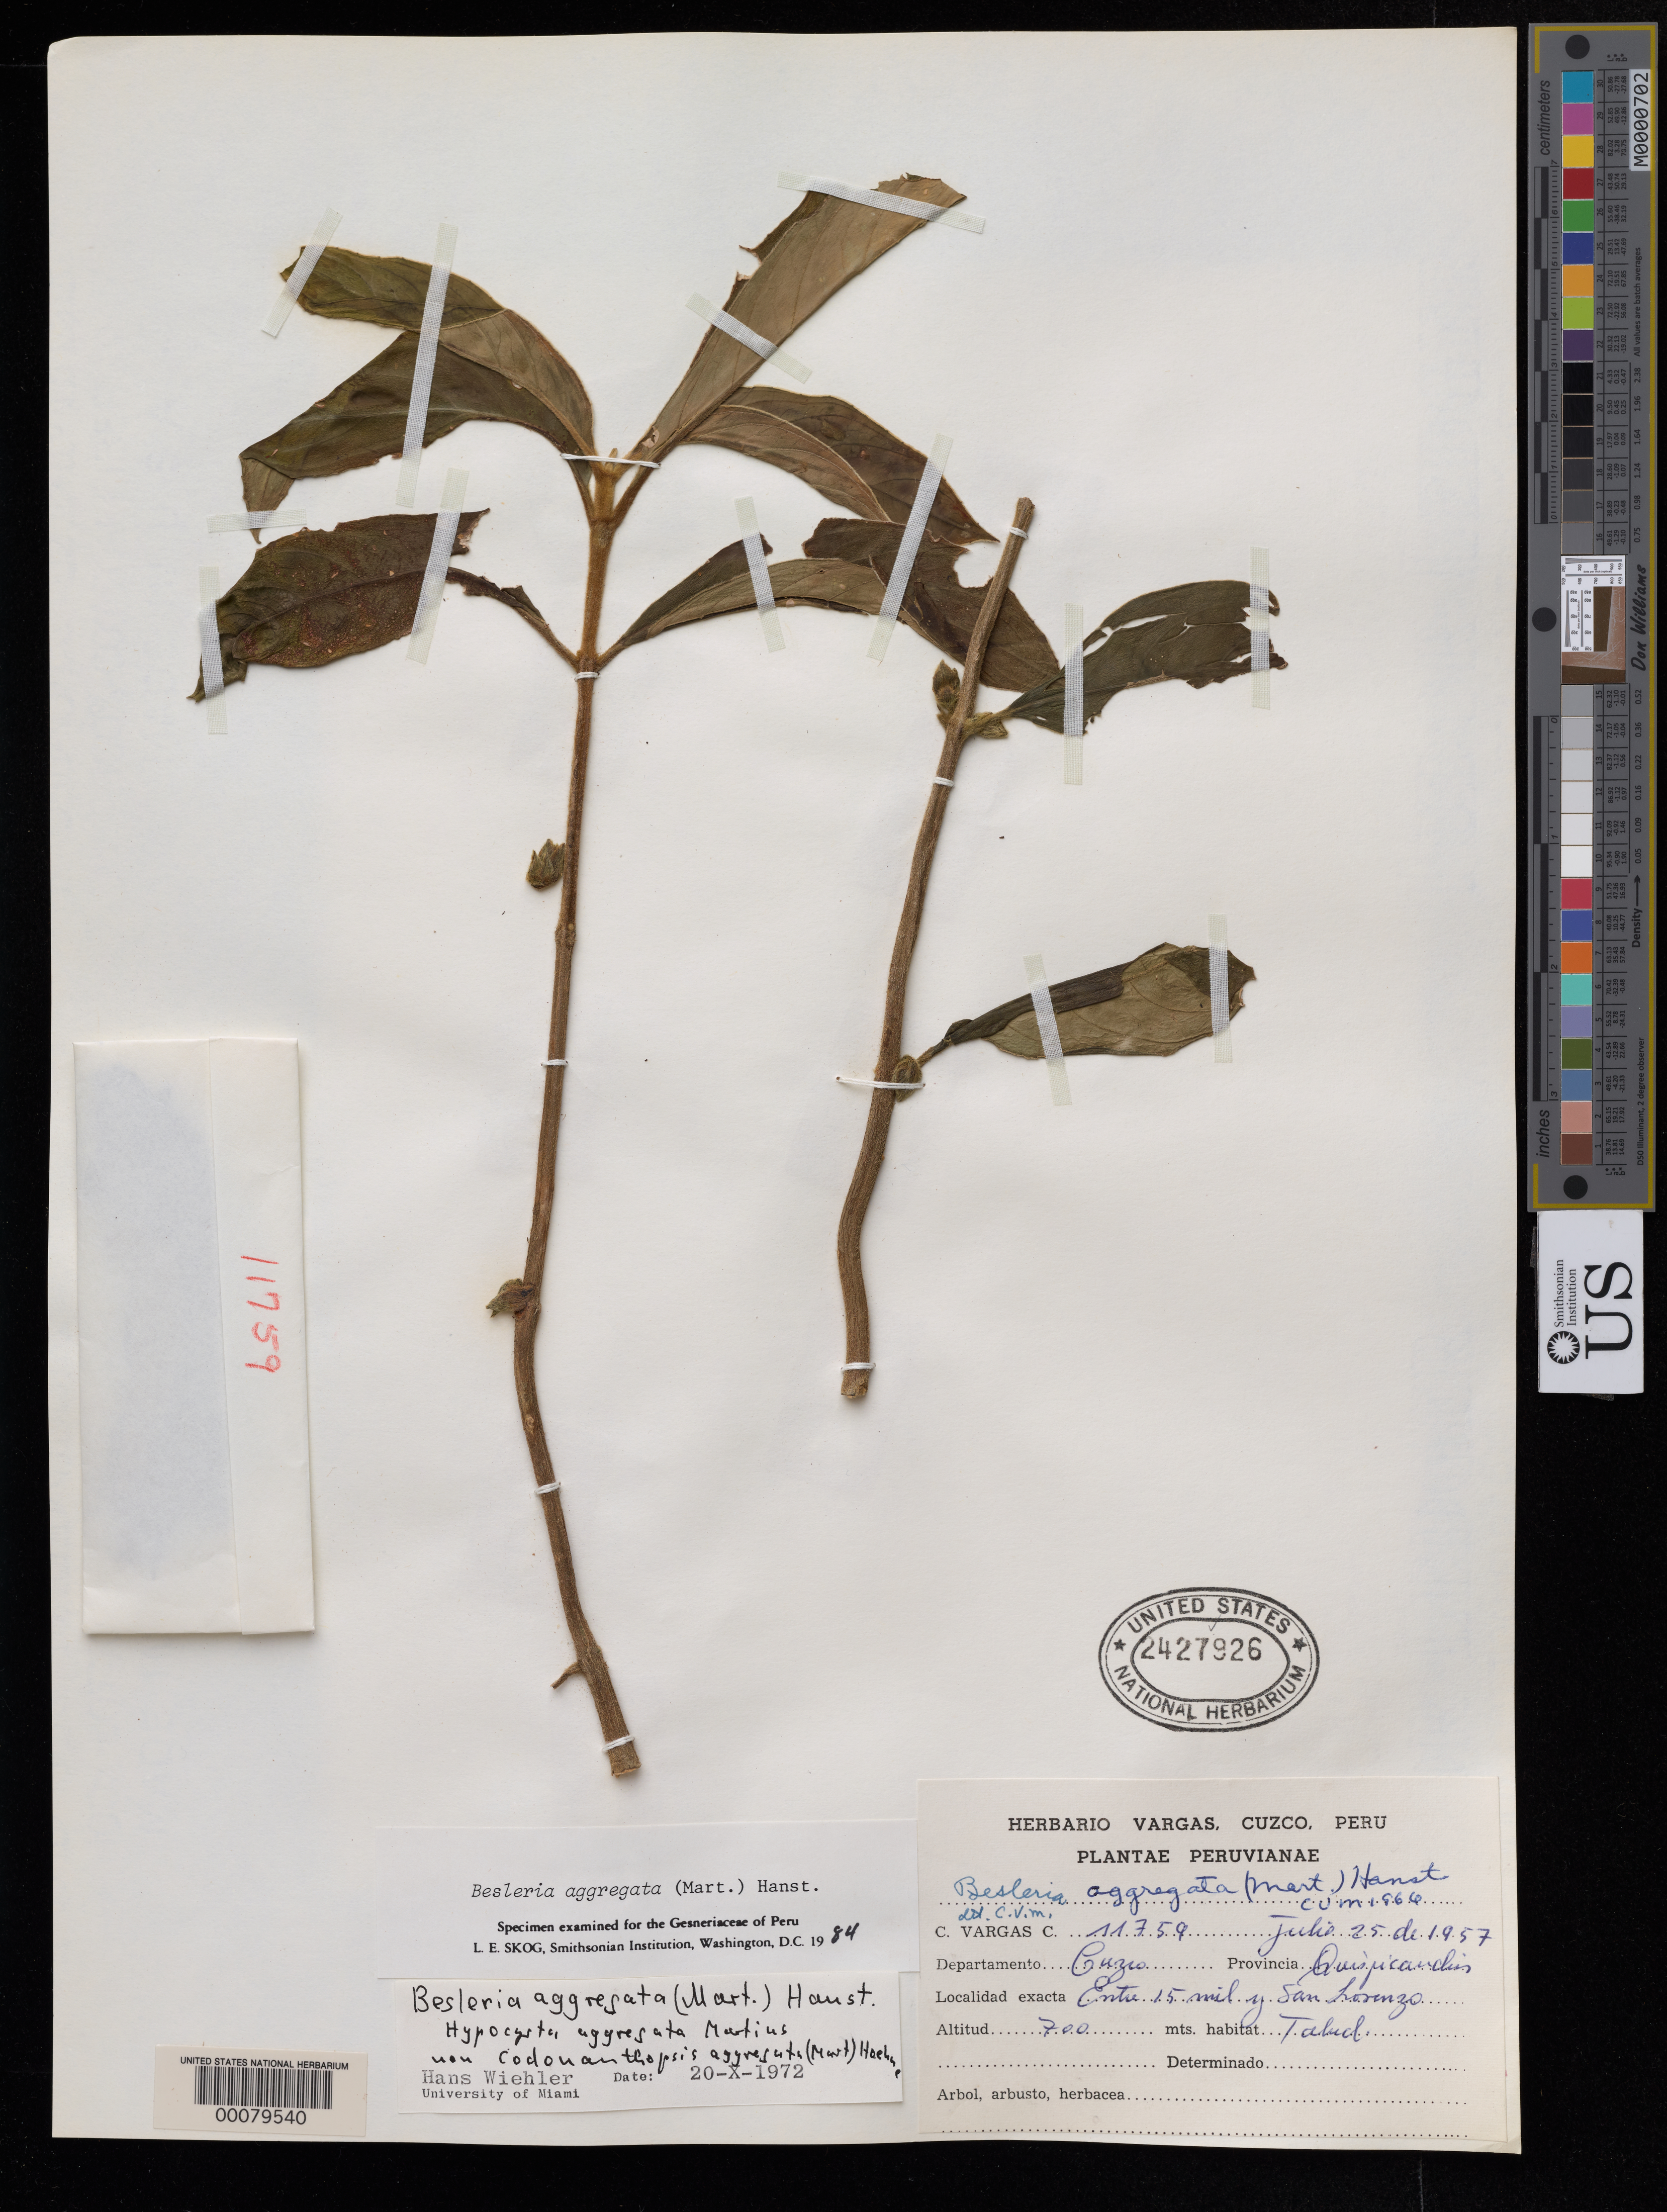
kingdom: Plantae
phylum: Tracheophyta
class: Magnoliopsida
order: Lamiales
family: Gesneriaceae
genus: Besleria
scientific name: Besleria aggregata var. aggregata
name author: (Mart.) Hanst.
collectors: C. Vargas C.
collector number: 11759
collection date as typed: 25 Jul 1957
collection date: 1957-07-25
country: Peru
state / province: Cusco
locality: Prov. Quispicanchis, entre 15 mil y San Lorenzo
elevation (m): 700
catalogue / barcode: US 2427926